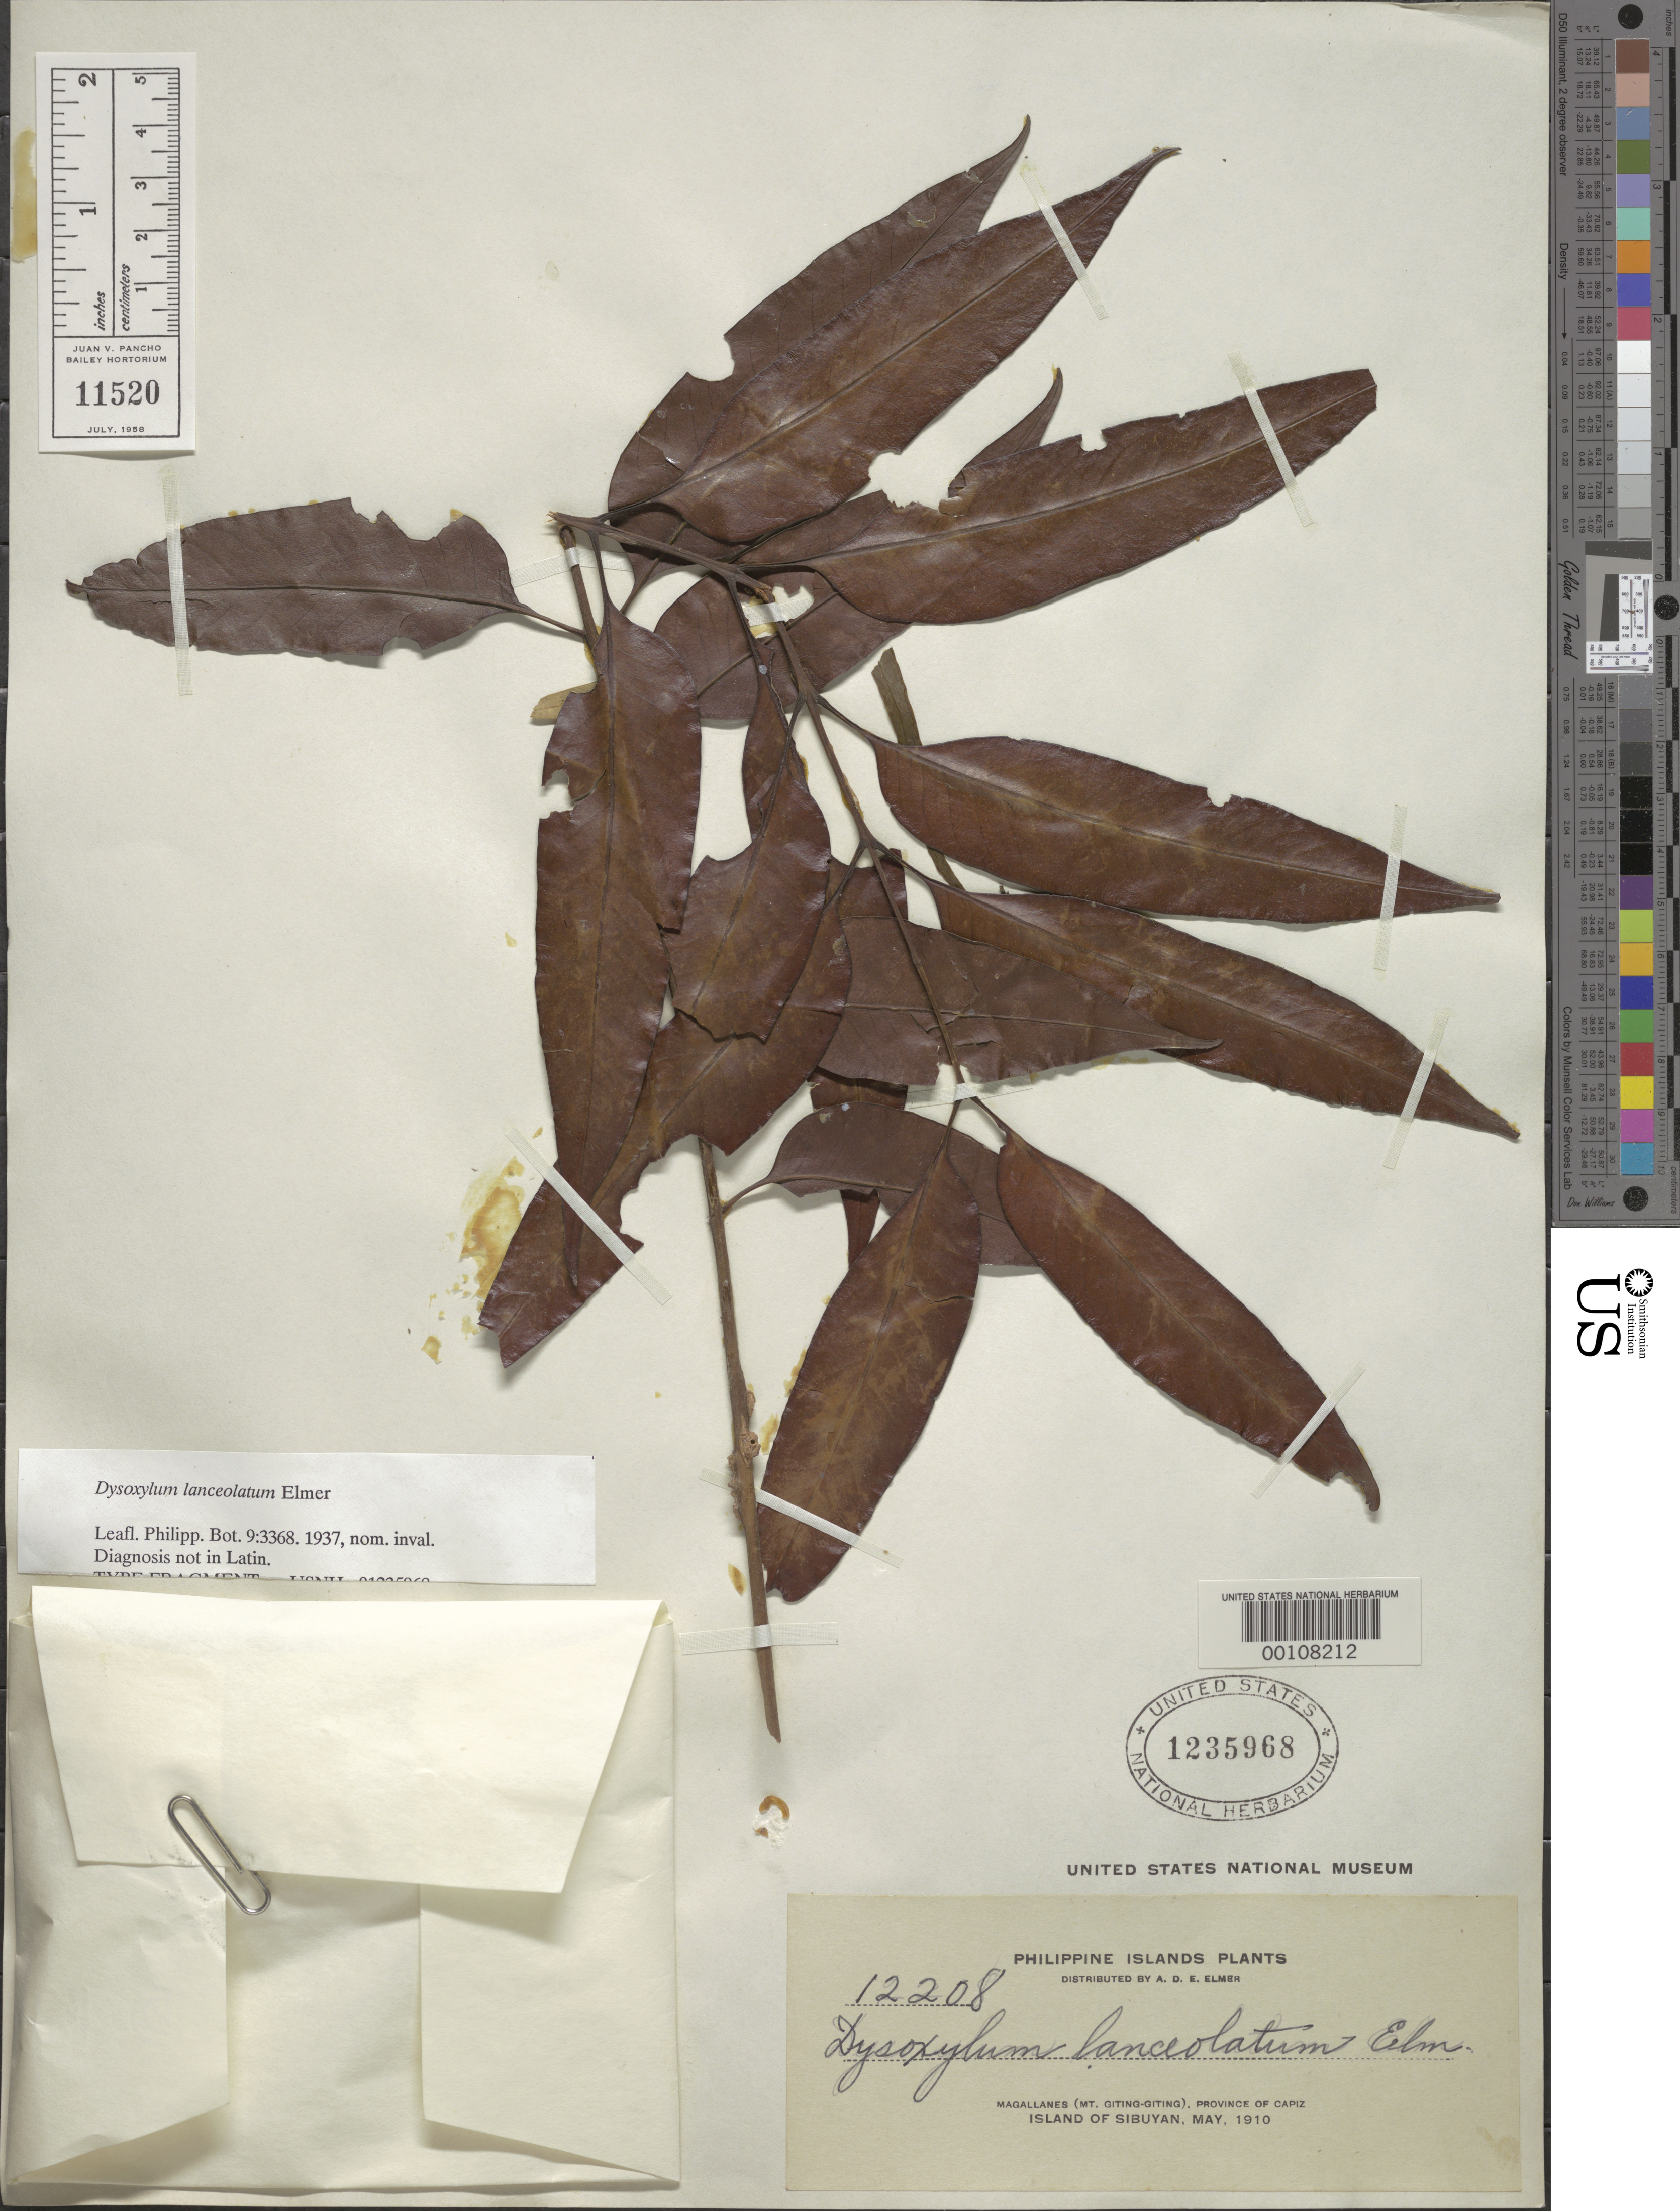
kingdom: Plantae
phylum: Tracheophyta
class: Magnoliopsida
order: Sapindales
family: Meliaceae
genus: Prasoxylon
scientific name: Prasoxylon alliaceum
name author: (Blume) M. Roem.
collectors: A. D. E. Elmer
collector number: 12208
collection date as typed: May 1910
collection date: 1910-05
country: Philippines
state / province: Mimaropa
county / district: Romblon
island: Sibuyan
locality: Magallanes (mt. giting-giting), capiz prov. (?)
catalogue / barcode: US 1235968